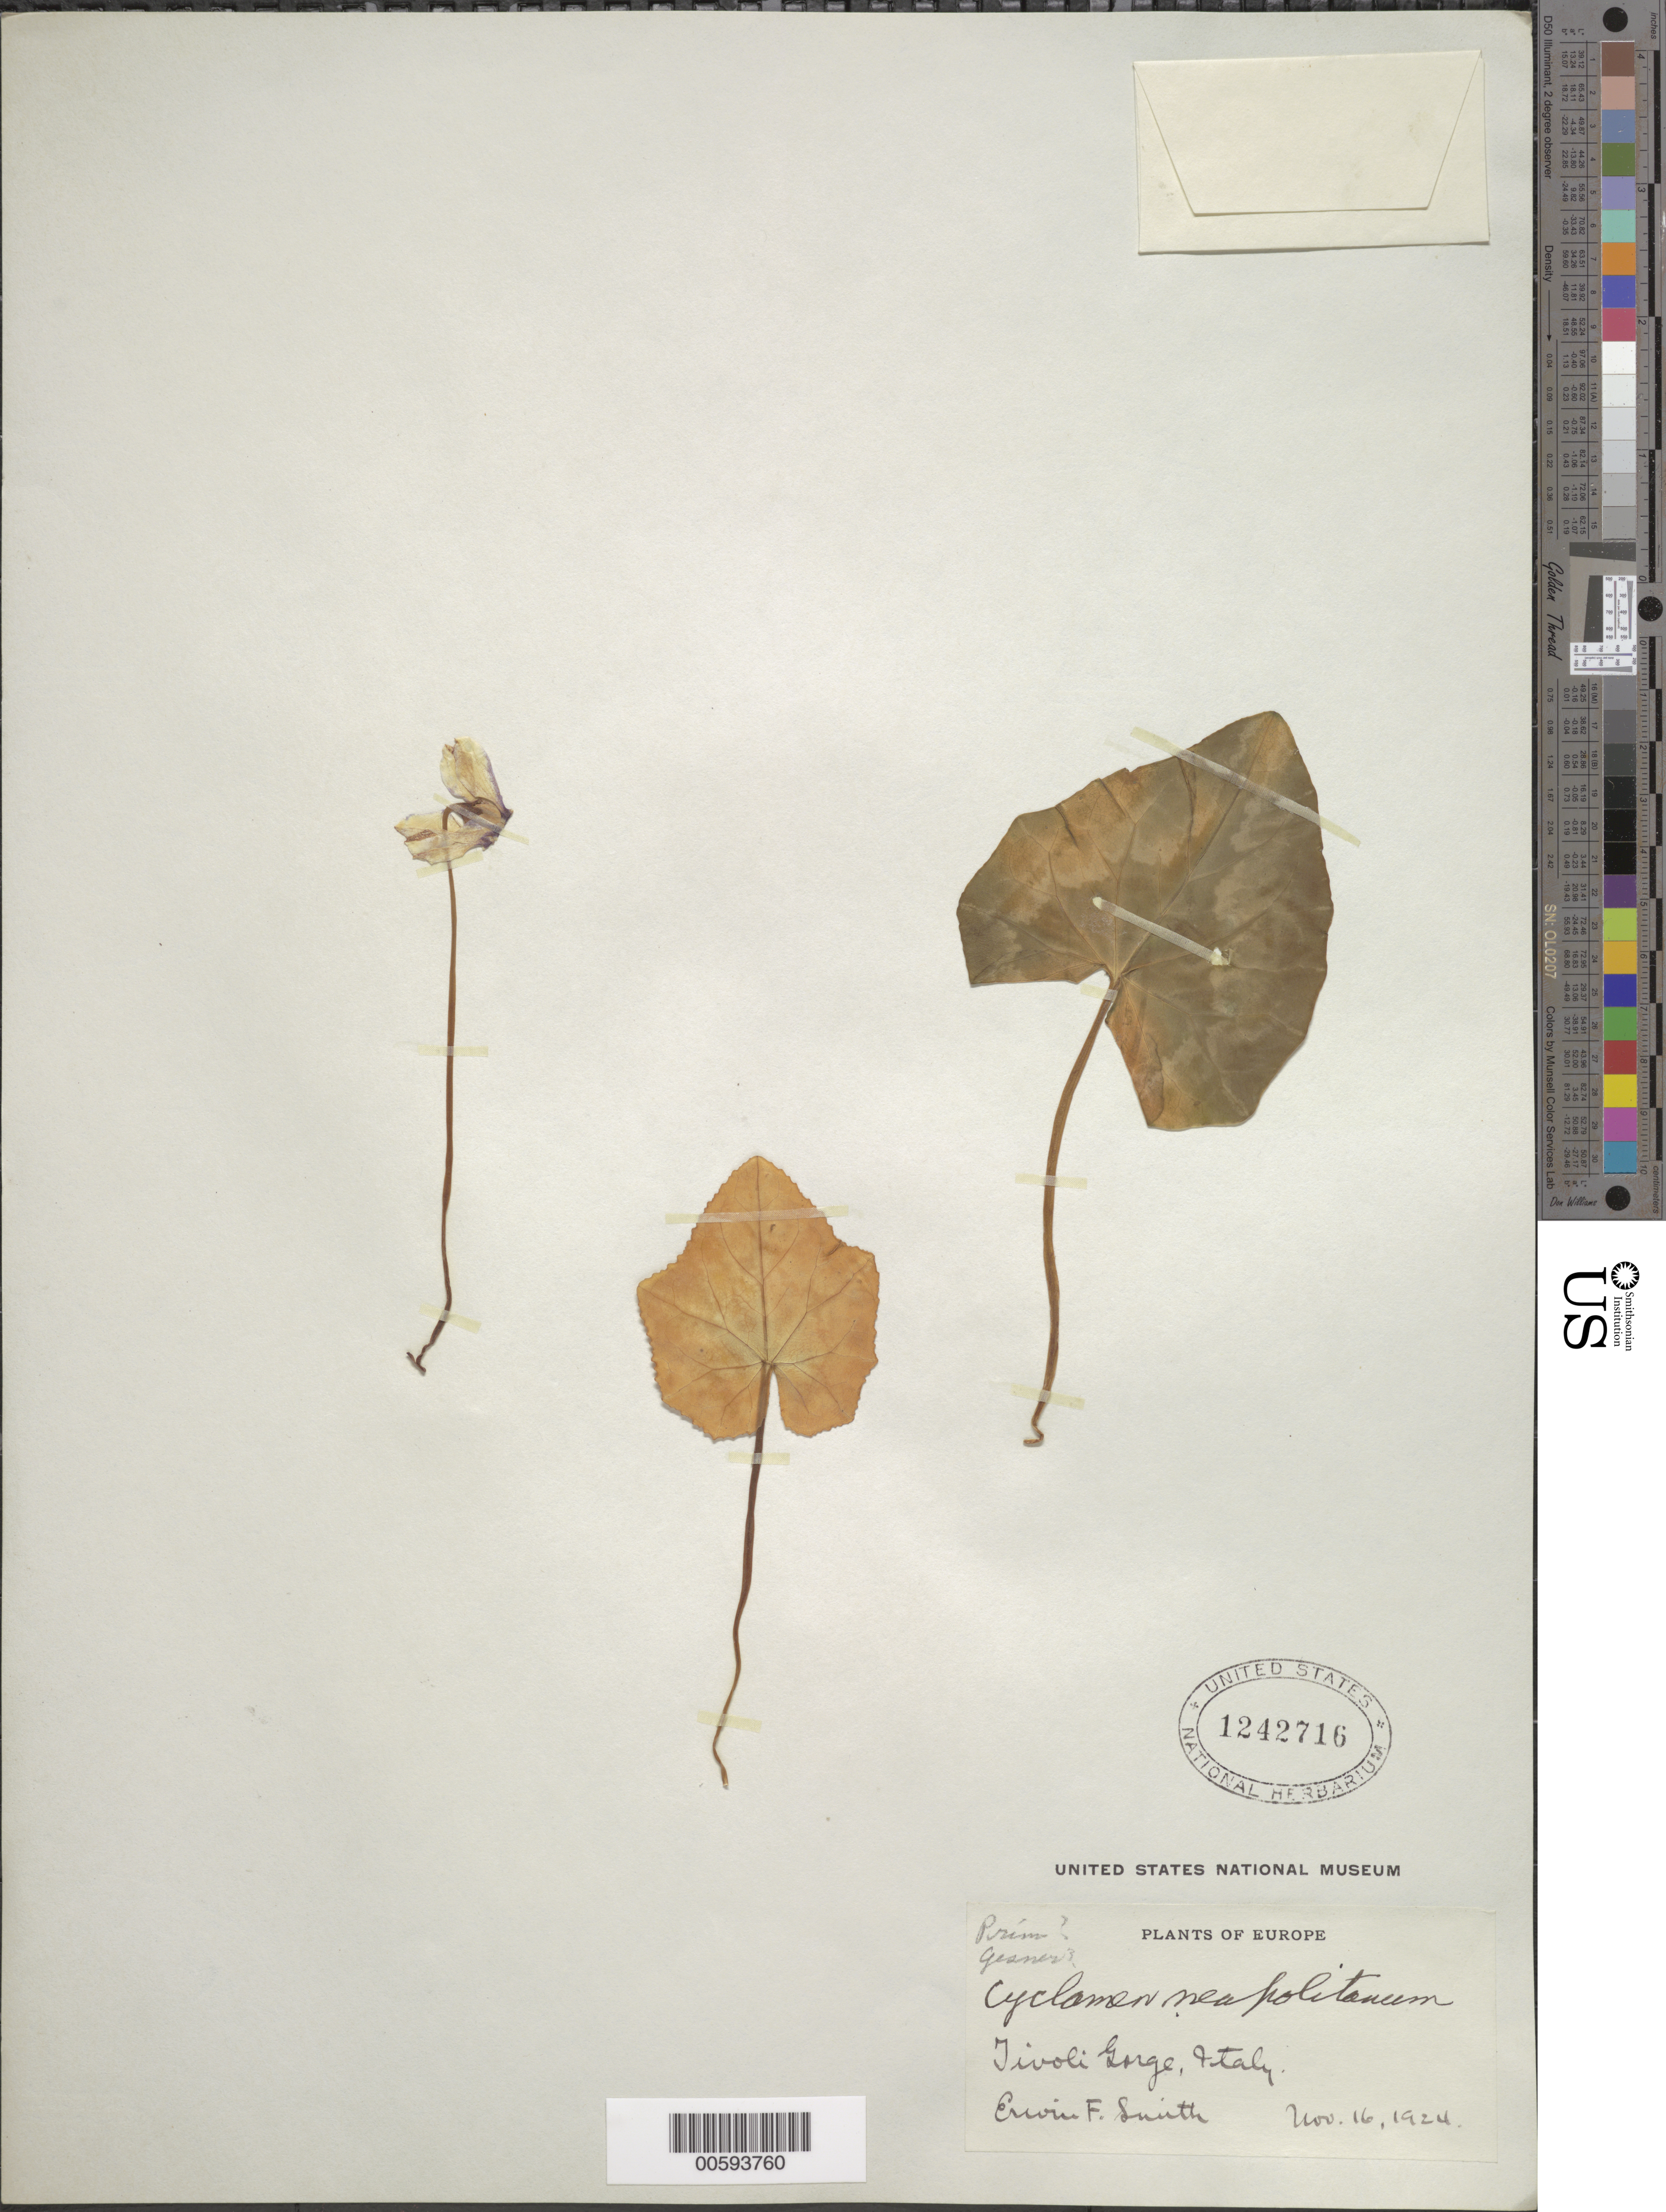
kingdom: Plantae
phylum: Tracheophyta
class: Magnoliopsida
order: Ericales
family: Primulaceae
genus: Cyclamen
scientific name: Cyclamen neapolitanum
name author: Ten.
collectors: E. F. Smith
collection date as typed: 16 Nov 1924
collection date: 1924-11-16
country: Italy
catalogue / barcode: US 1242716